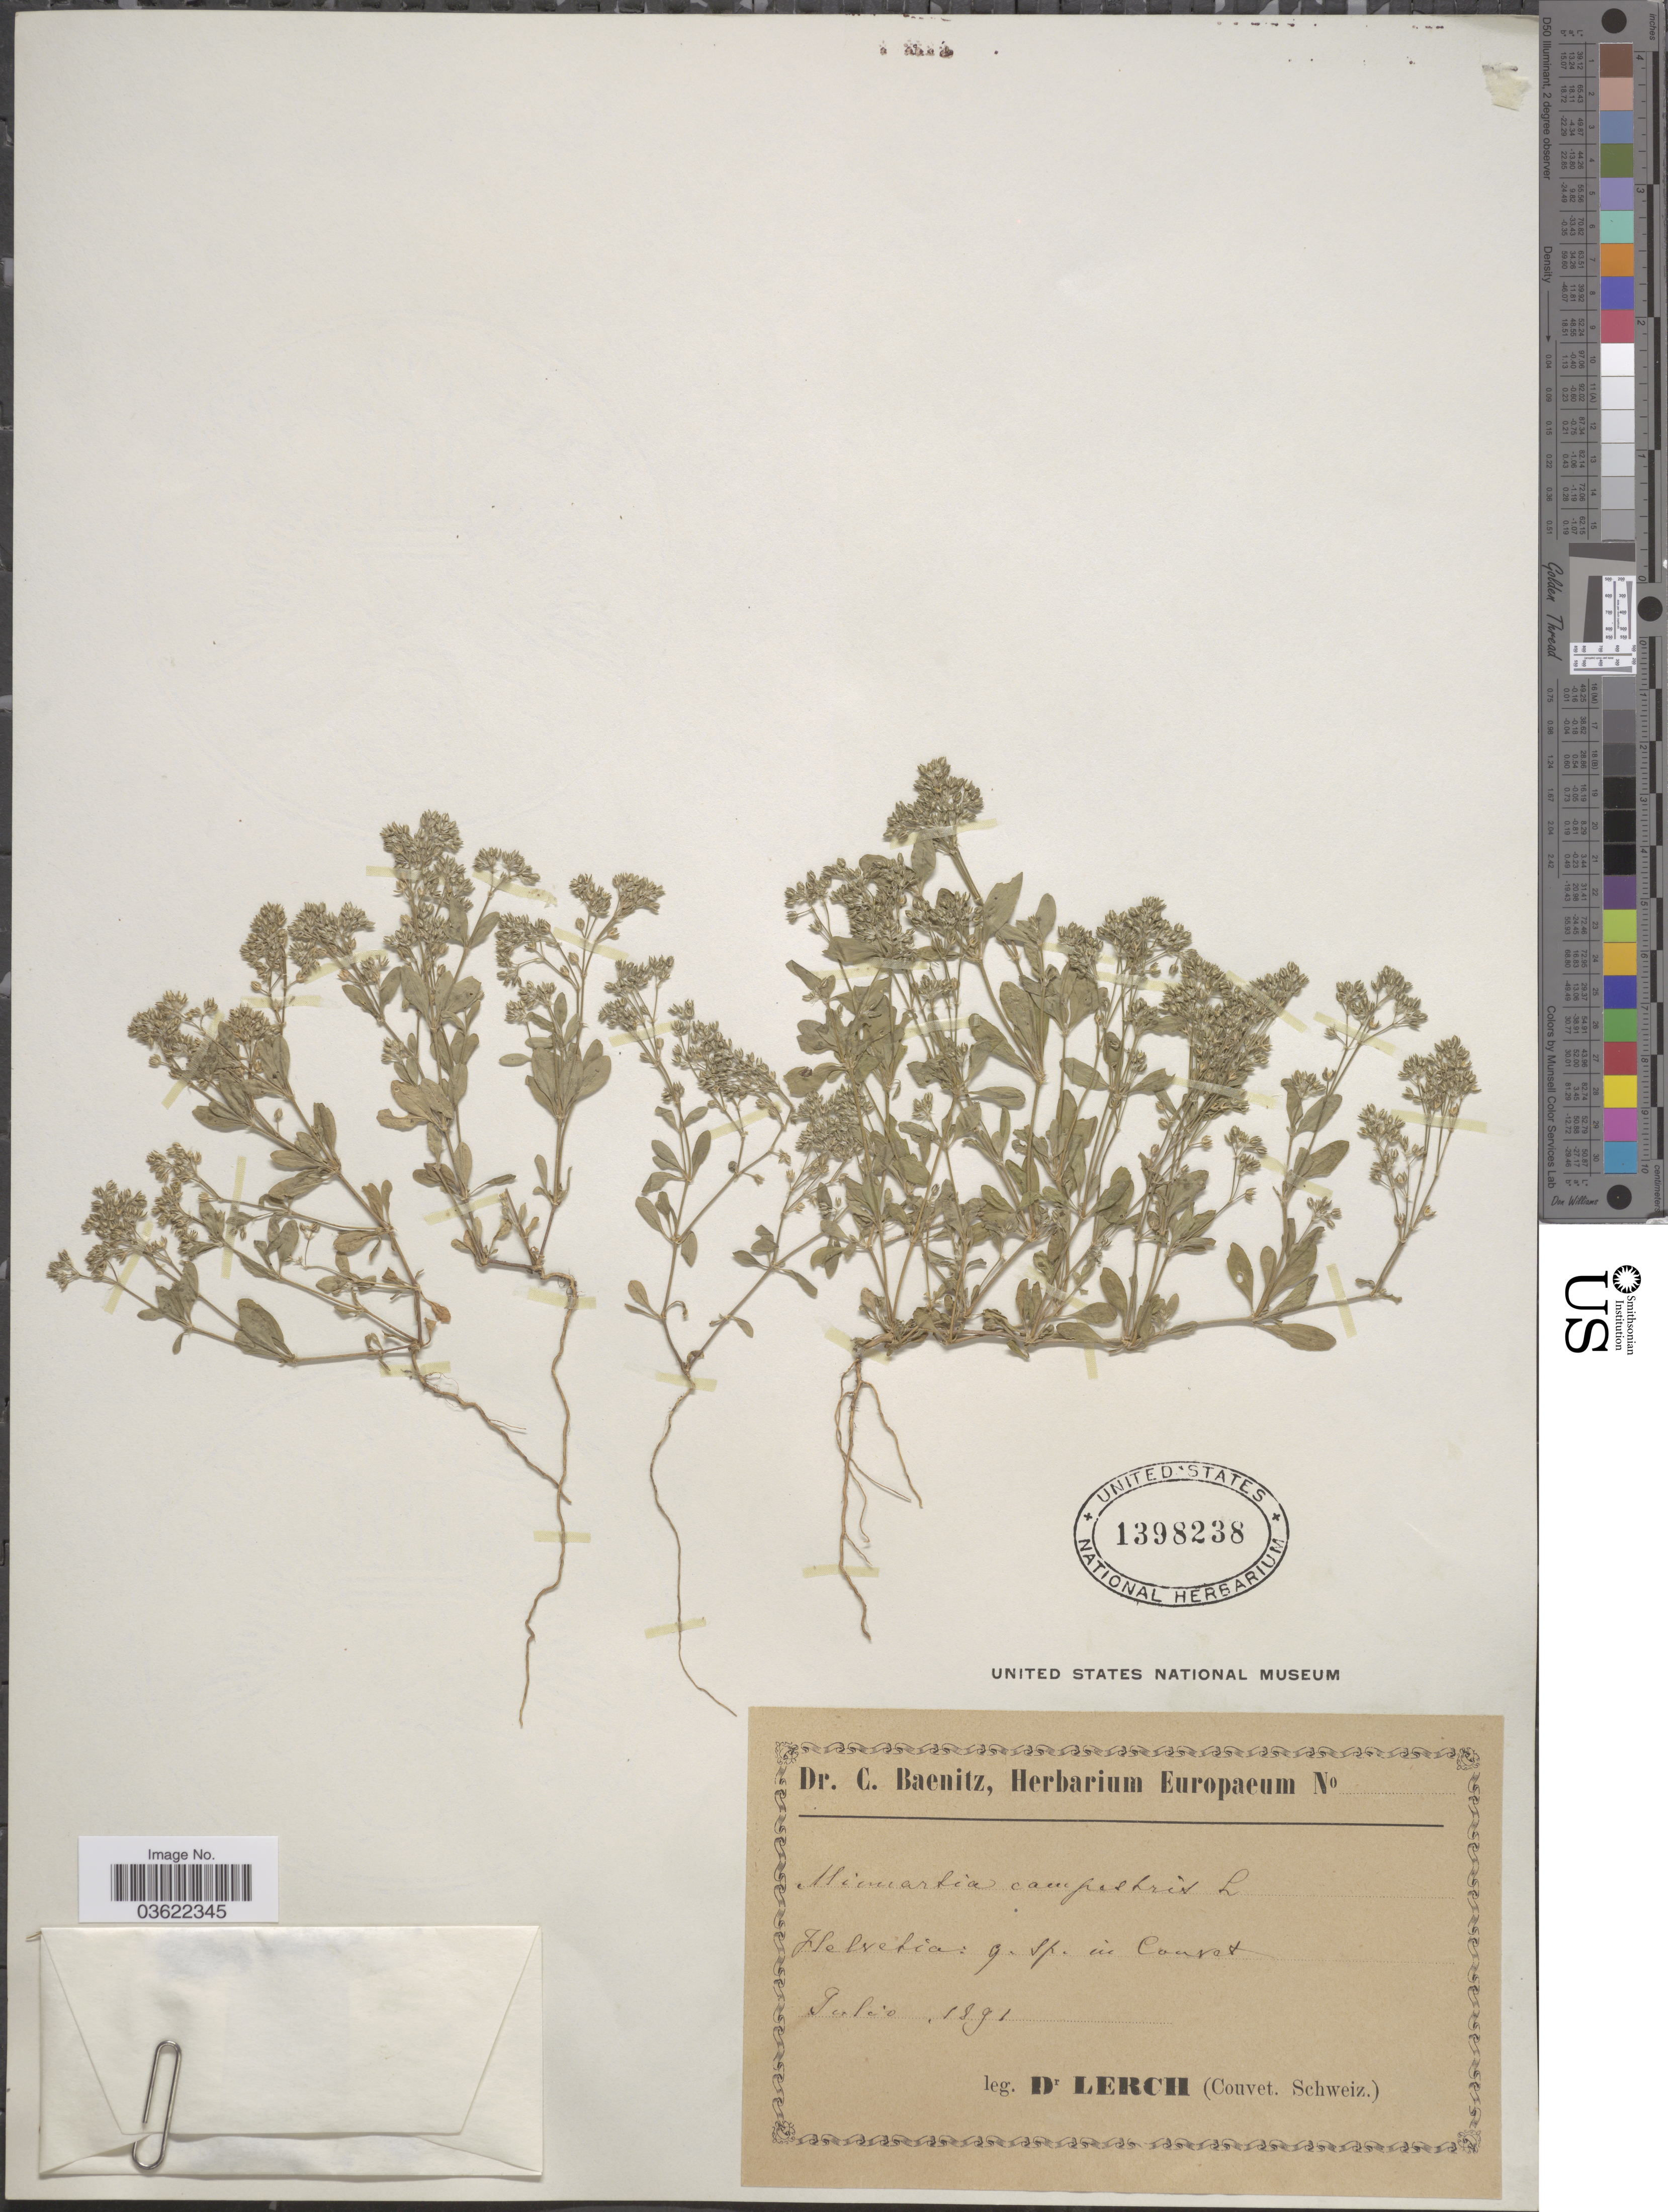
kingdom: Plantae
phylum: Tracheophyta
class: Magnoliopsida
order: Caryophyllales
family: Caryophyllaceae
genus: Arenaria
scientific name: Arenaria campestris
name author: L.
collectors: -. Lerch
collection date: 1891-07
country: Switzerland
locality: Helvetia: g. sp. in Couvet.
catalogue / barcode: US 1398238